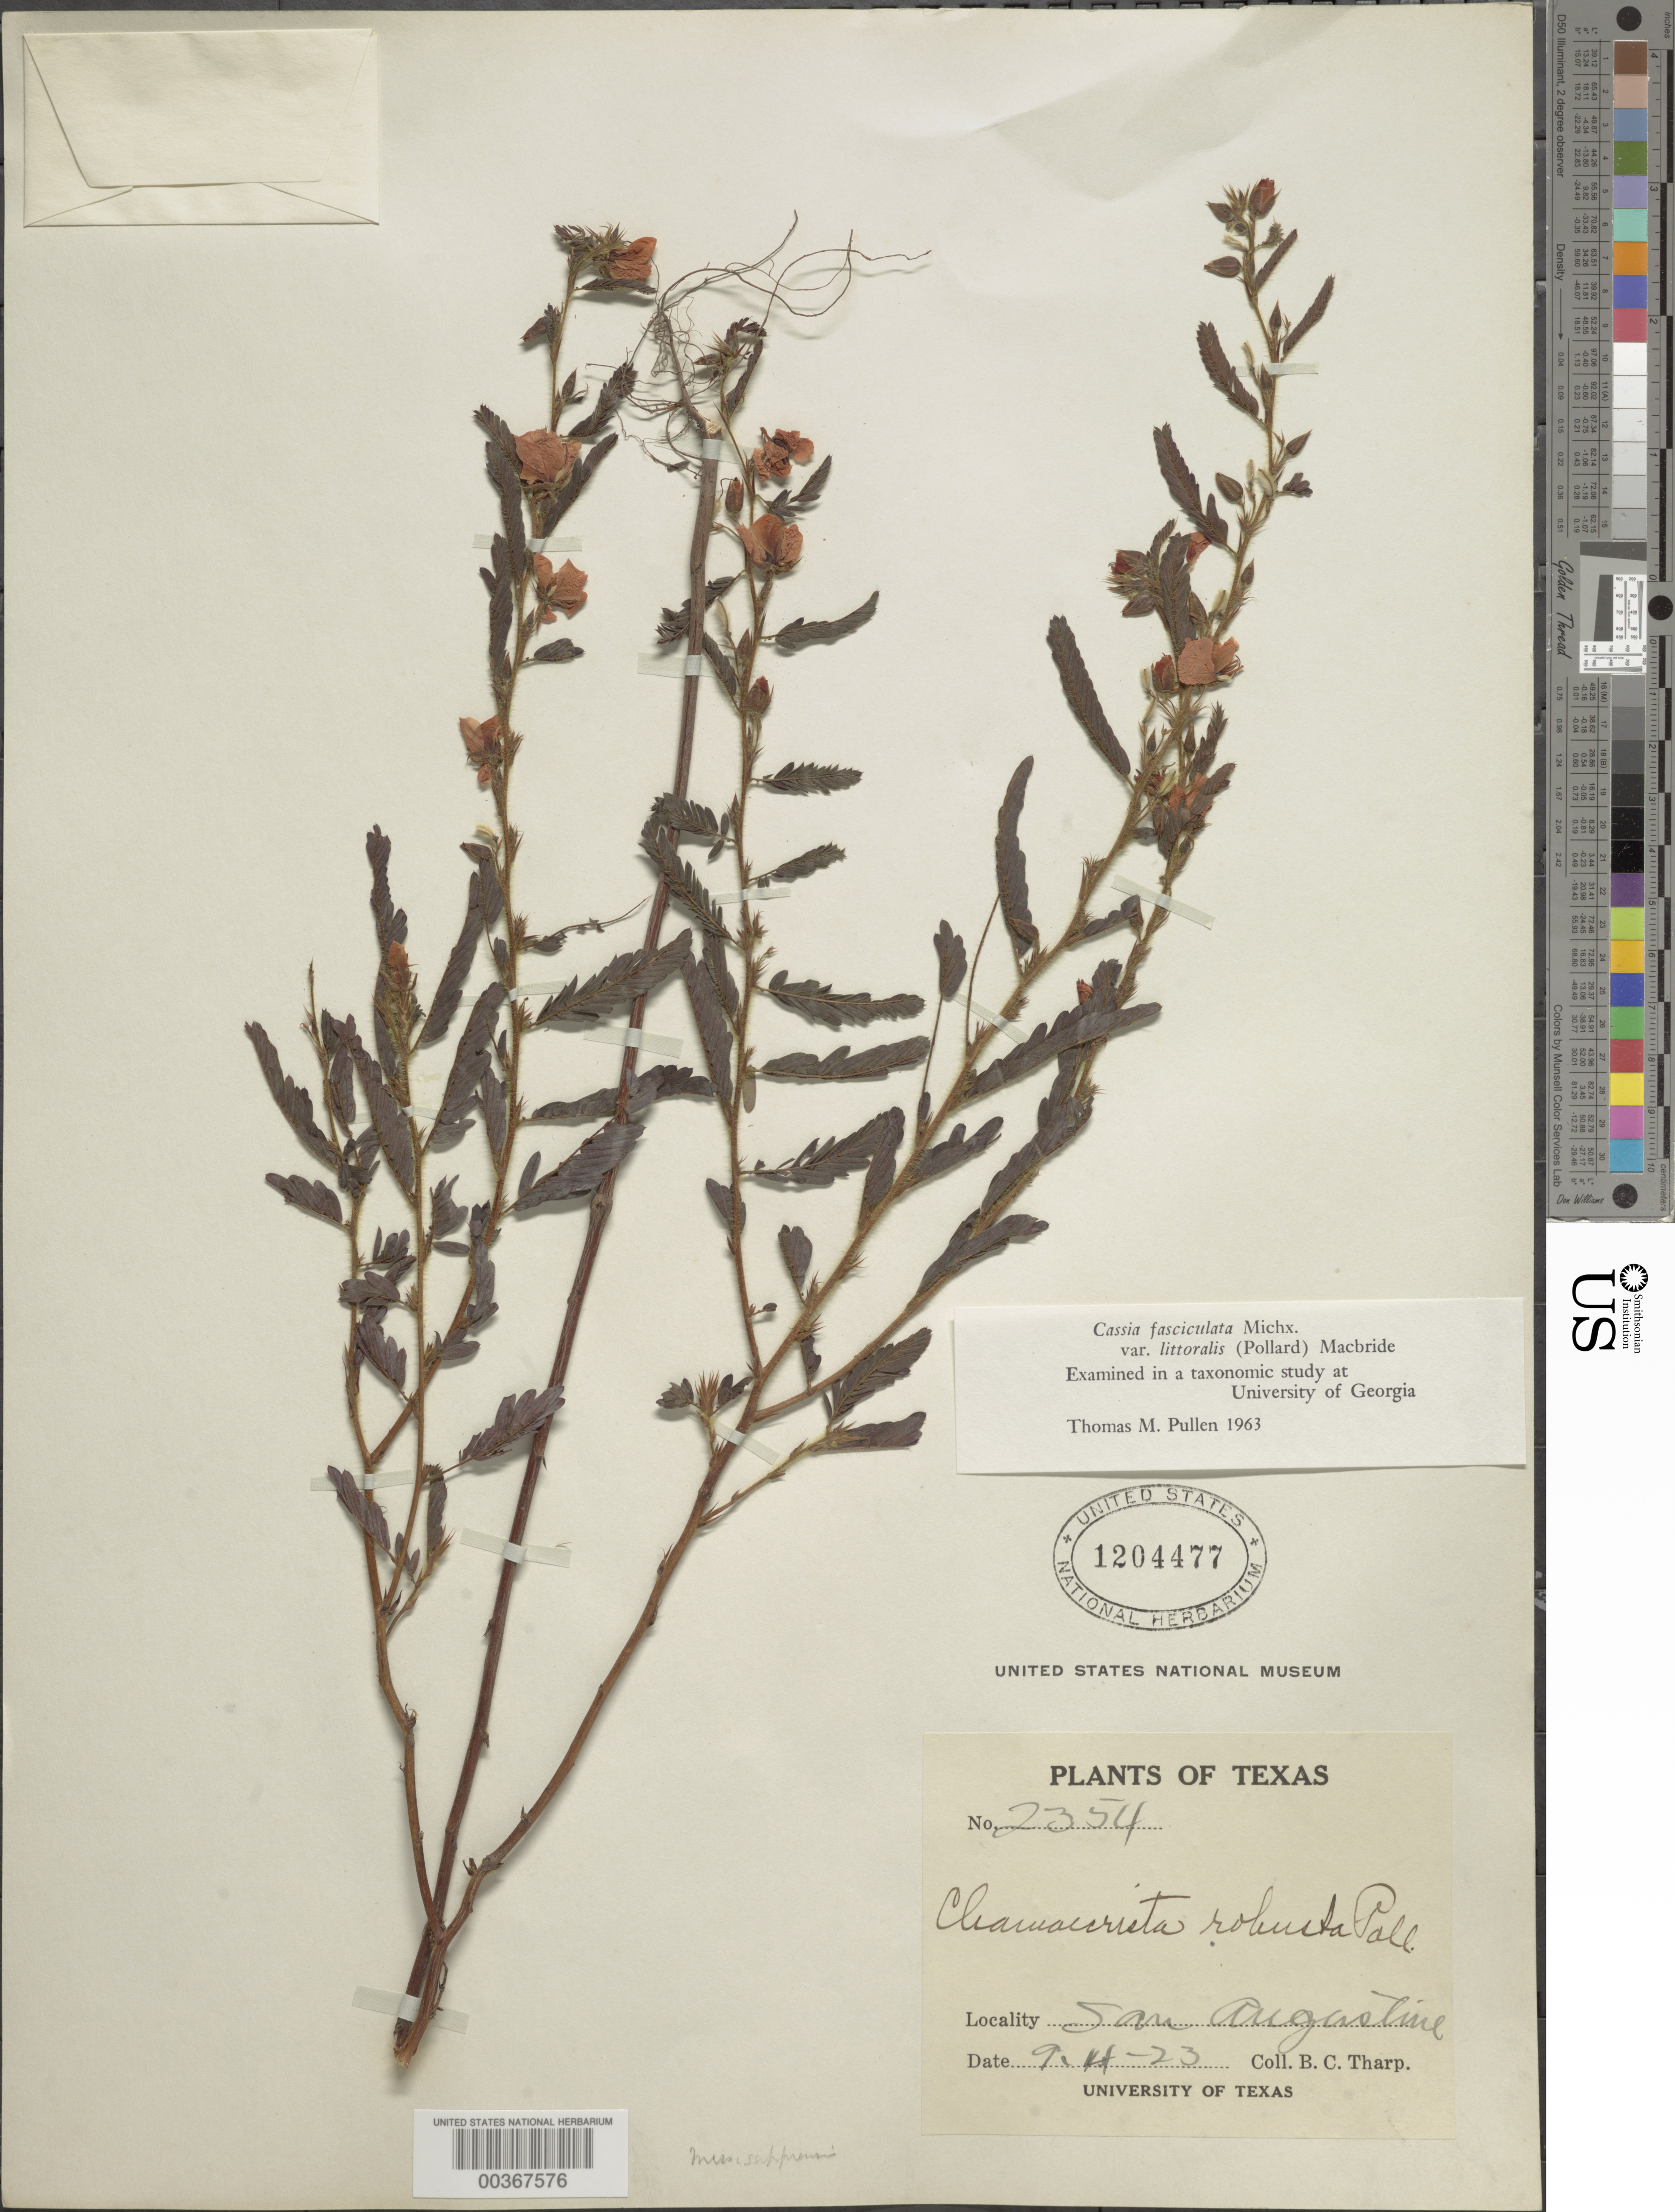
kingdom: Plantae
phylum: Tracheophyta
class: Magnoliopsida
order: Fabales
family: Fabaceae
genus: Chamaecrista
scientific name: Chamaecrista fasciculata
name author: (Michx.) Greene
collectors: B. C. Tharp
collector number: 2354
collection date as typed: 09 Apr 1923 or 04 Sep 1923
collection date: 1923-04-09 or 1923-09-04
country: United States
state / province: Texas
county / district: San Augustine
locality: San augustine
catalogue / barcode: US 1204477